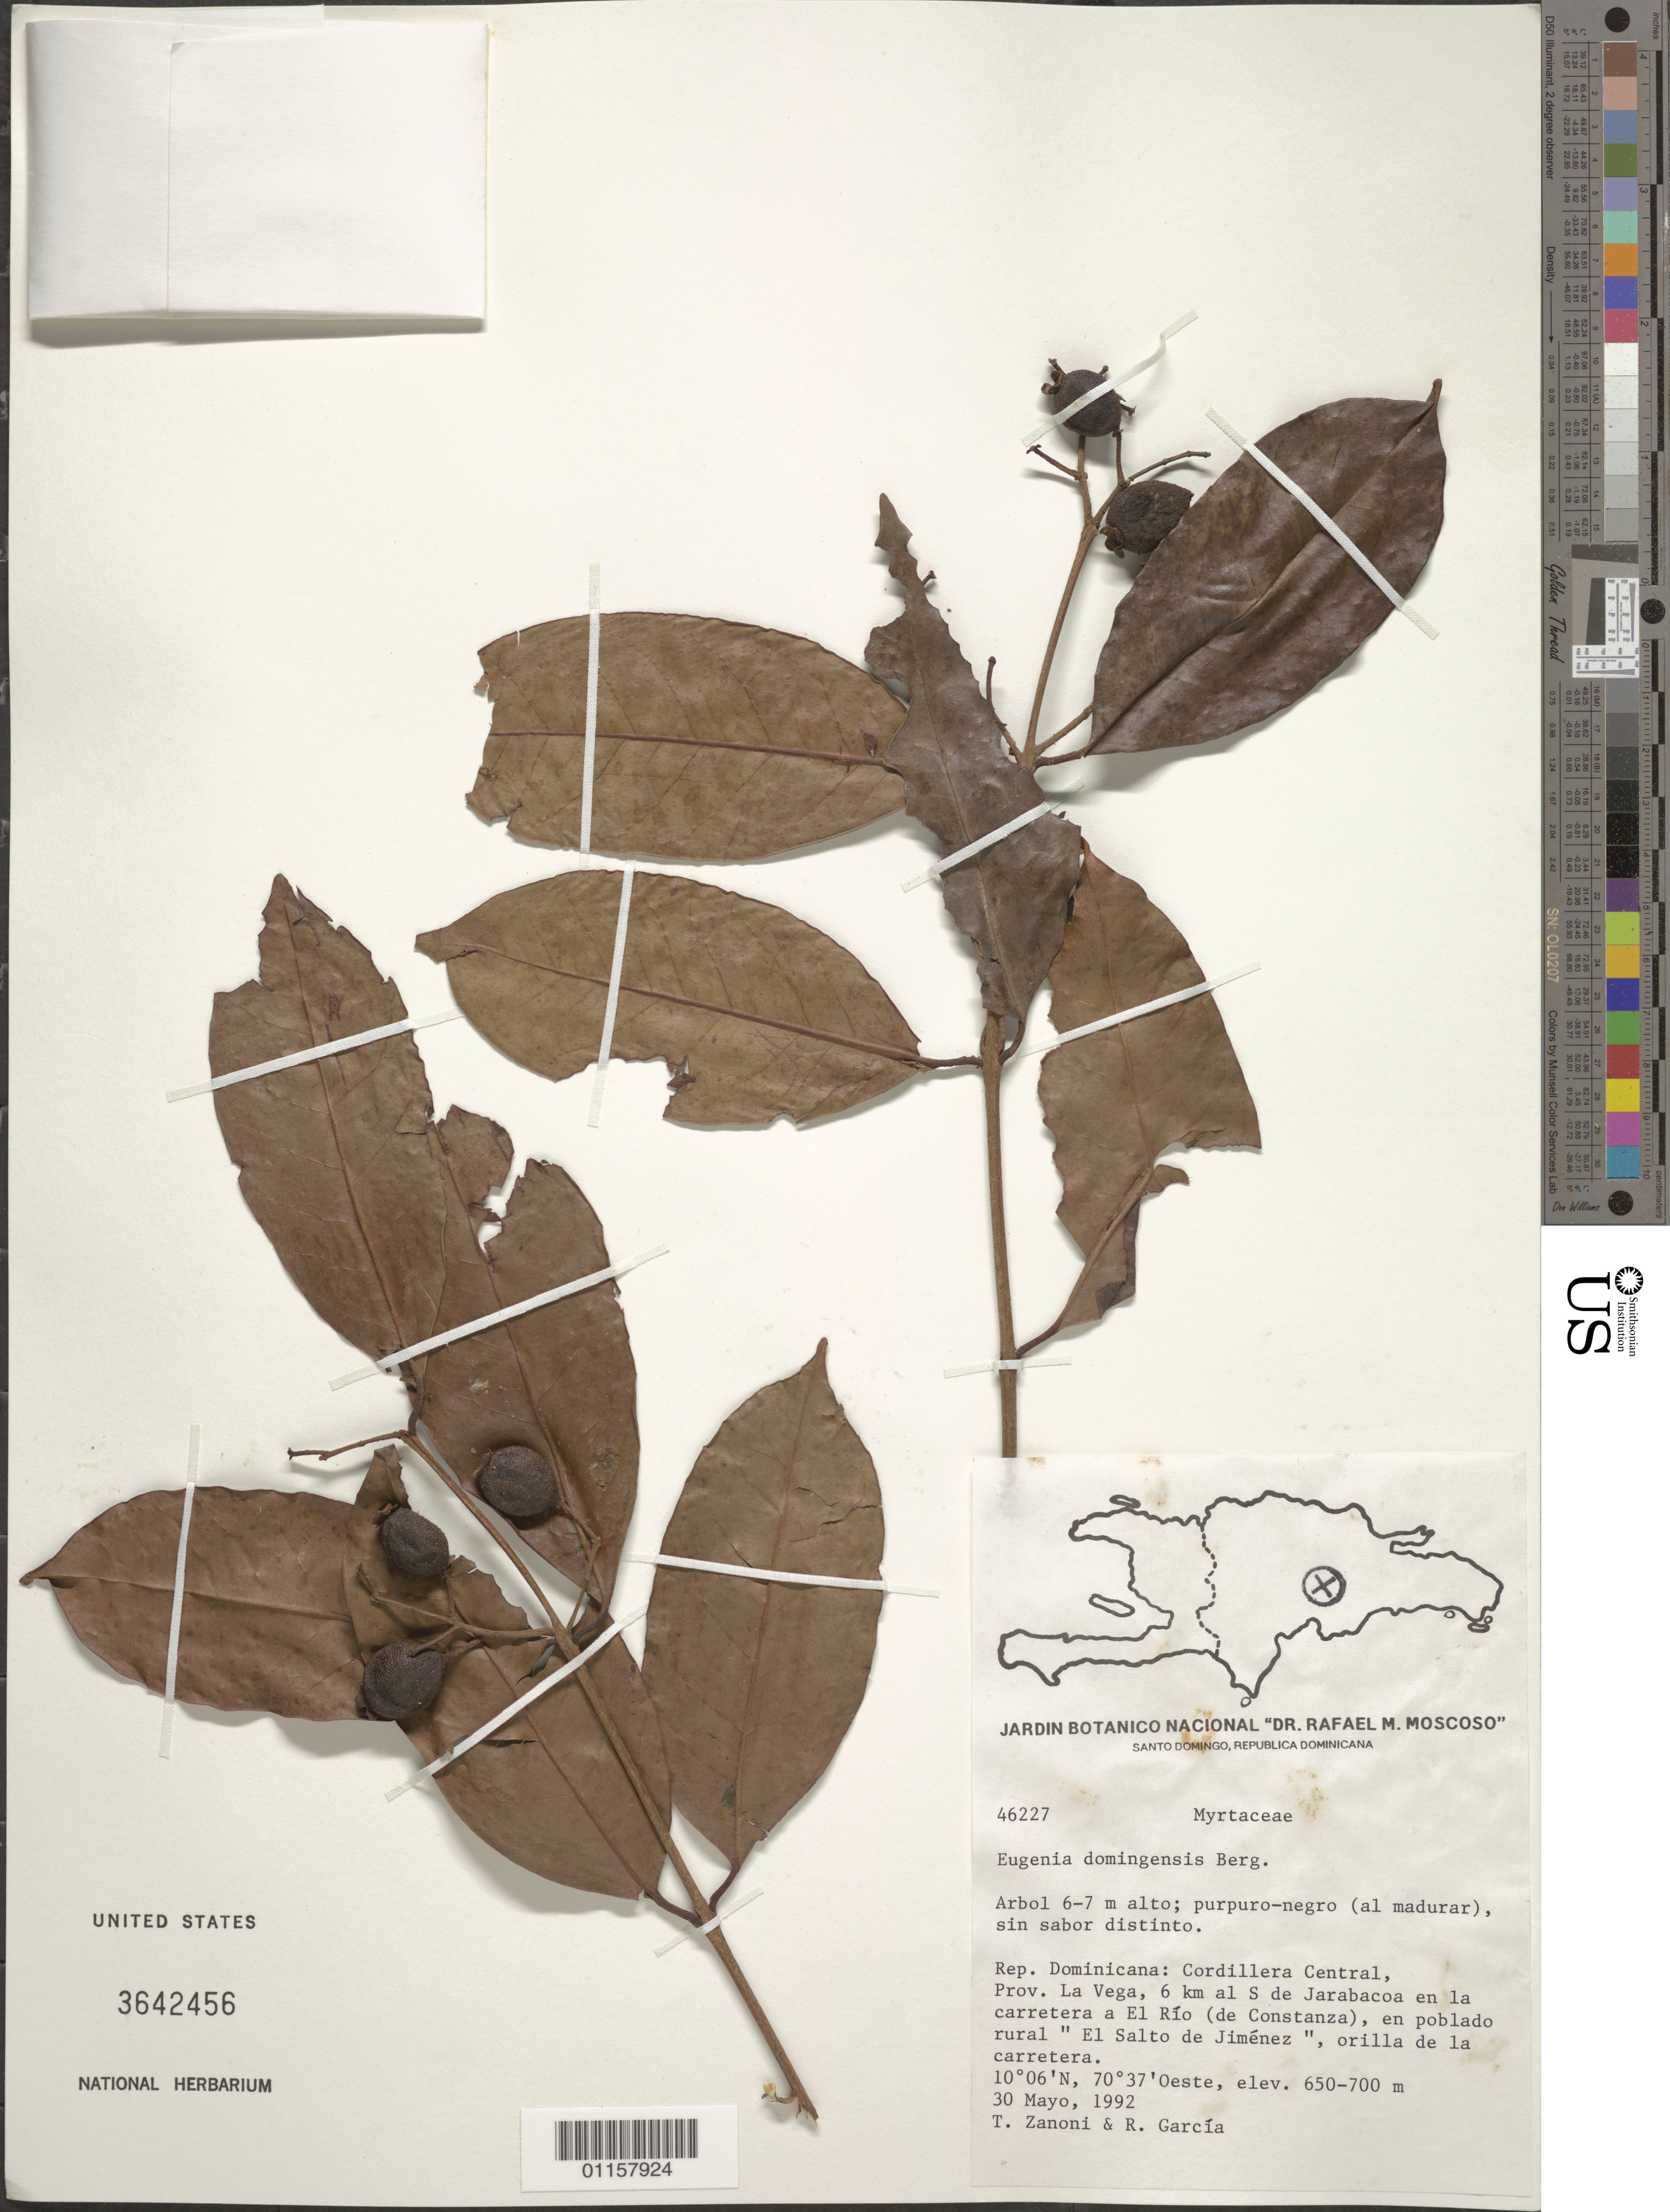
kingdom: Plantae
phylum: Tracheophyta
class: Magnoliopsida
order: Myrtales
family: Myrtaceae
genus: Eugenia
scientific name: Eugenia domingensis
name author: O. Berg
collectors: T. A. Zanoni & R. García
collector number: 46227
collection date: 1992-05-30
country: Dominican Republic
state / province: La Vega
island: Hispaniola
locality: Cordillera Central, 6 km al S de Jarabacoa en la carretera a El Río (de Constanza), en poblado rural "El Salto de Jiménez".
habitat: Orilla de la carretera.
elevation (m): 650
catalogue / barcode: US 3642456